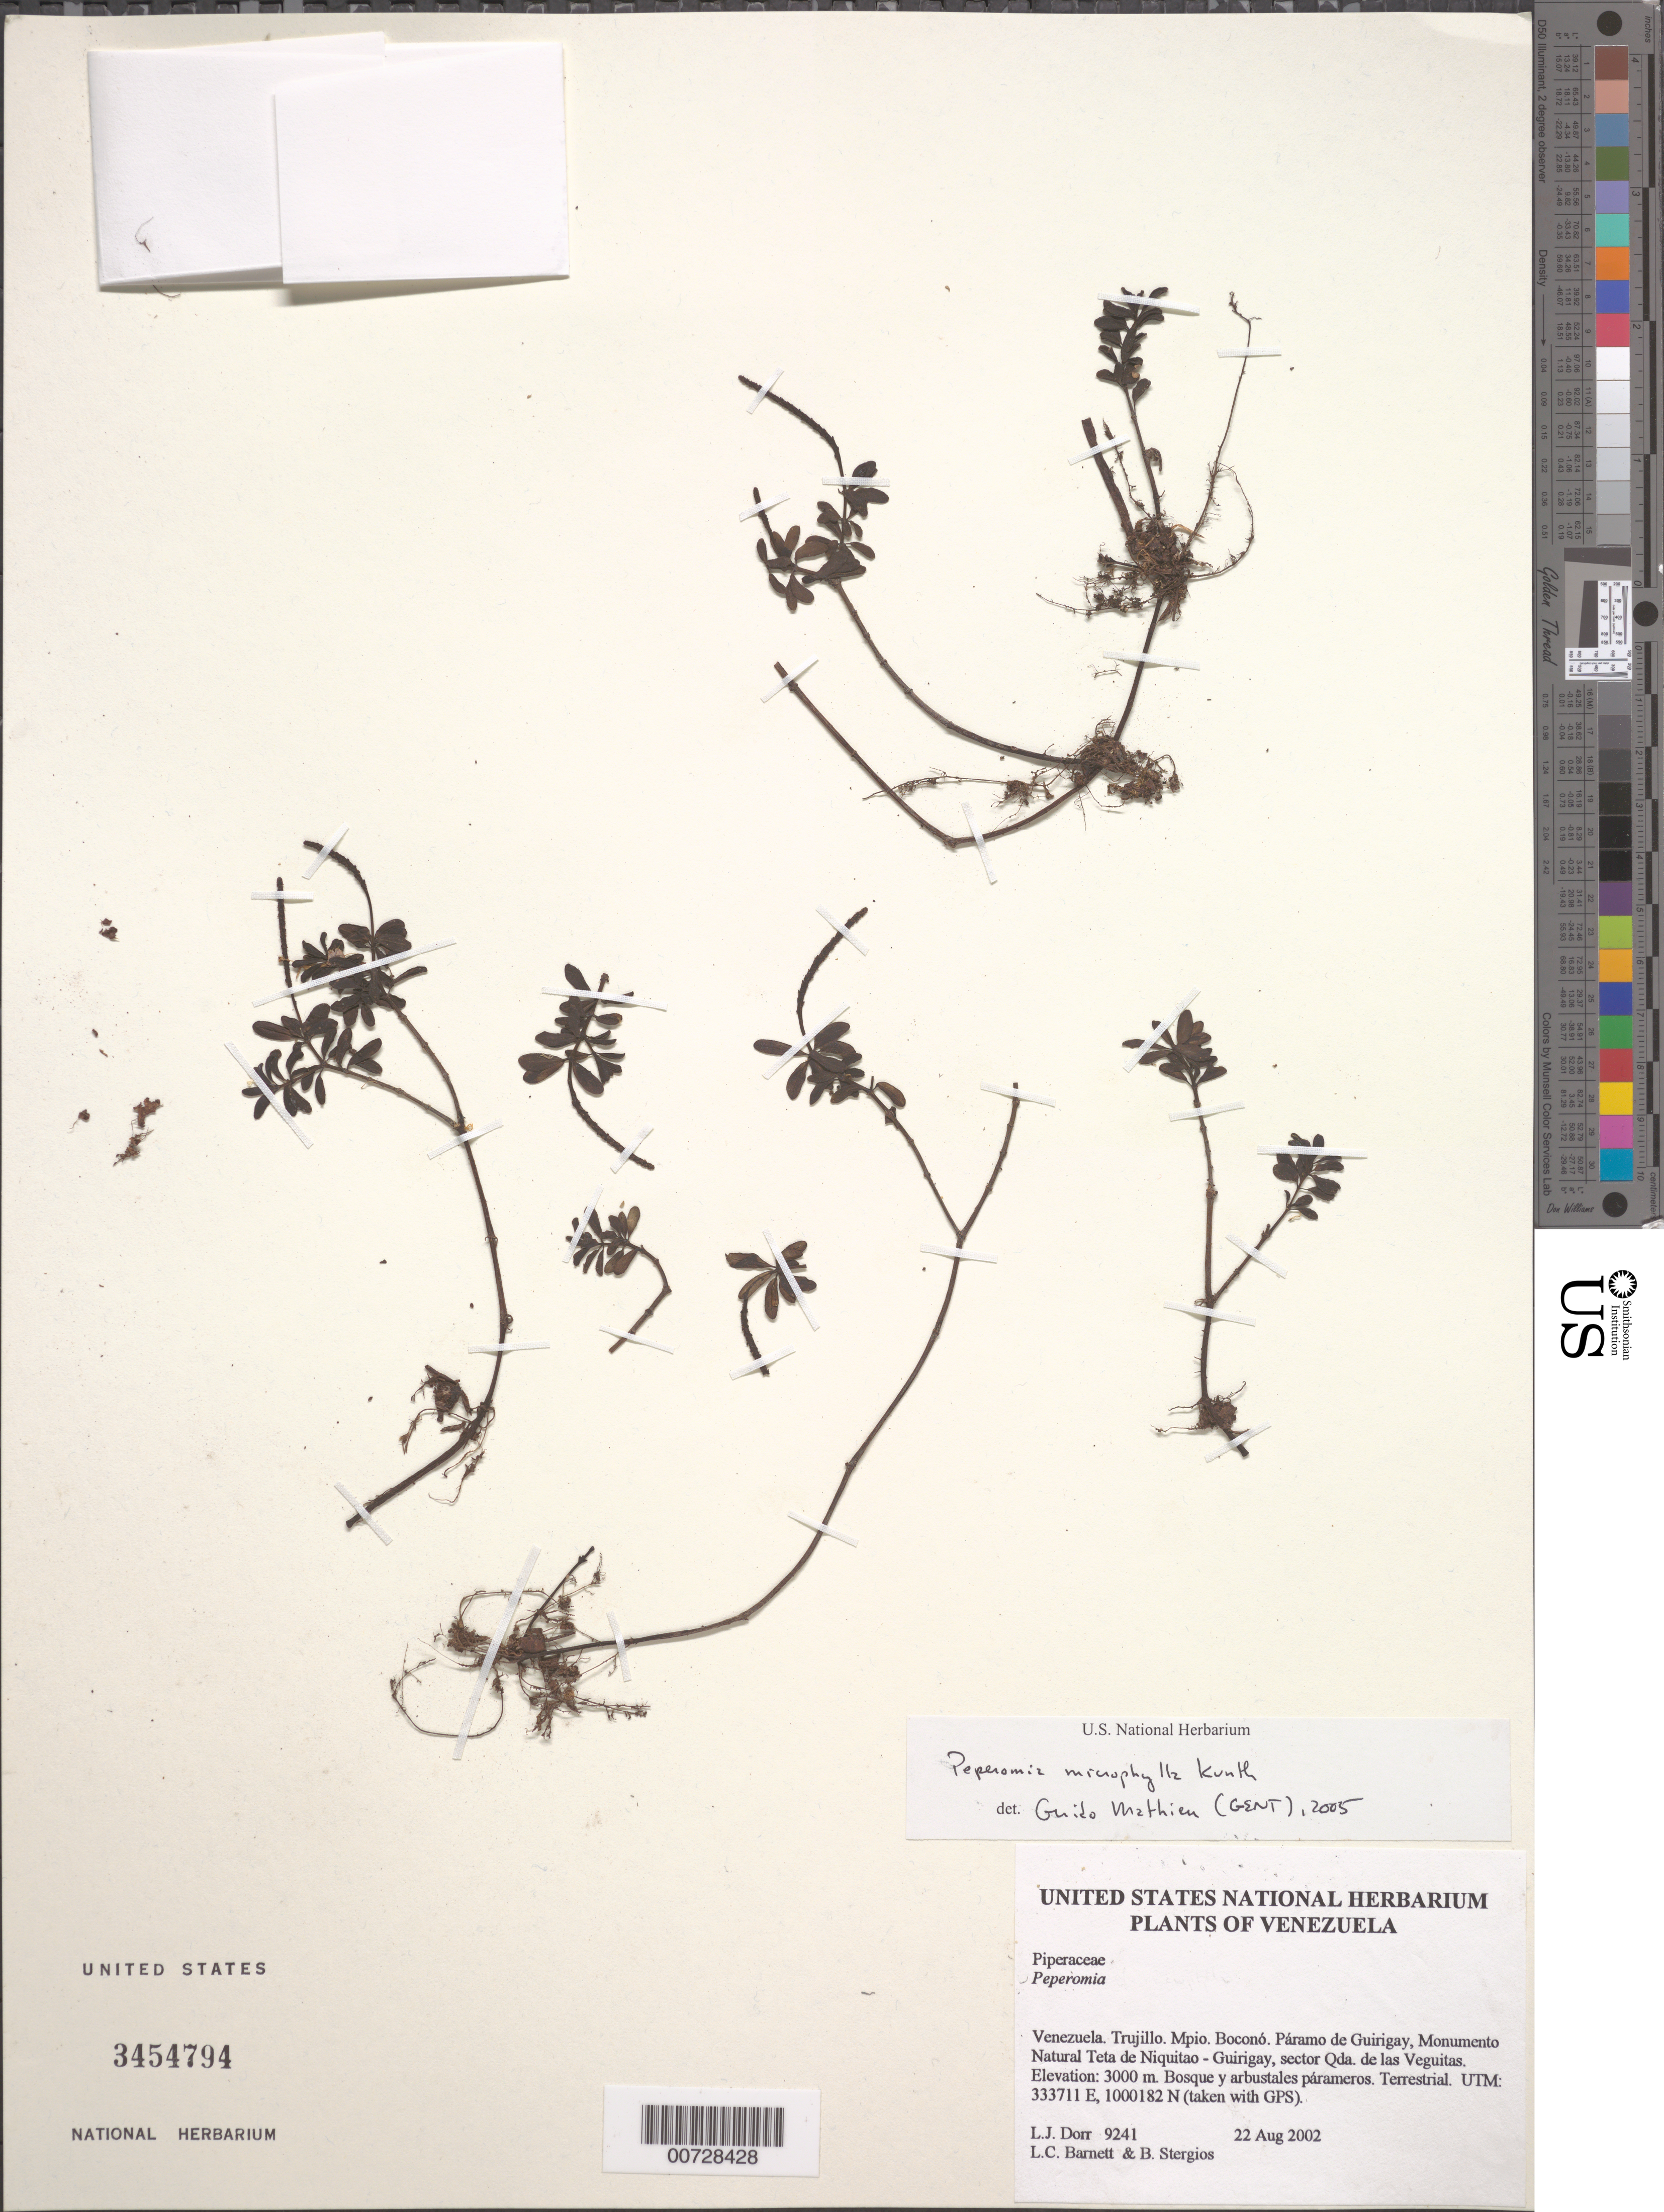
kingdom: Plantae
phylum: Tracheophyta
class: Magnoliopsida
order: Piperales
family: Piperaceae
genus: Peperomia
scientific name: Peperomia microphylla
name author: Kunth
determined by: Mathieu, Guido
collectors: L. J. Dorr, L. C. Barnett & B. G. Stergios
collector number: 9241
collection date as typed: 22 Aug 2002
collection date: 2002-08-22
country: Venezuela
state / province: Trujillo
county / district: Boconó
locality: Páramo de Guirigay, Monumento Natural Teta de Niquitao - Guirigay, sector Las Veguitas.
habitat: Bosque y arbustales párameros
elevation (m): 3000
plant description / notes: BR, PORT, US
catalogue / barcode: US 3454794